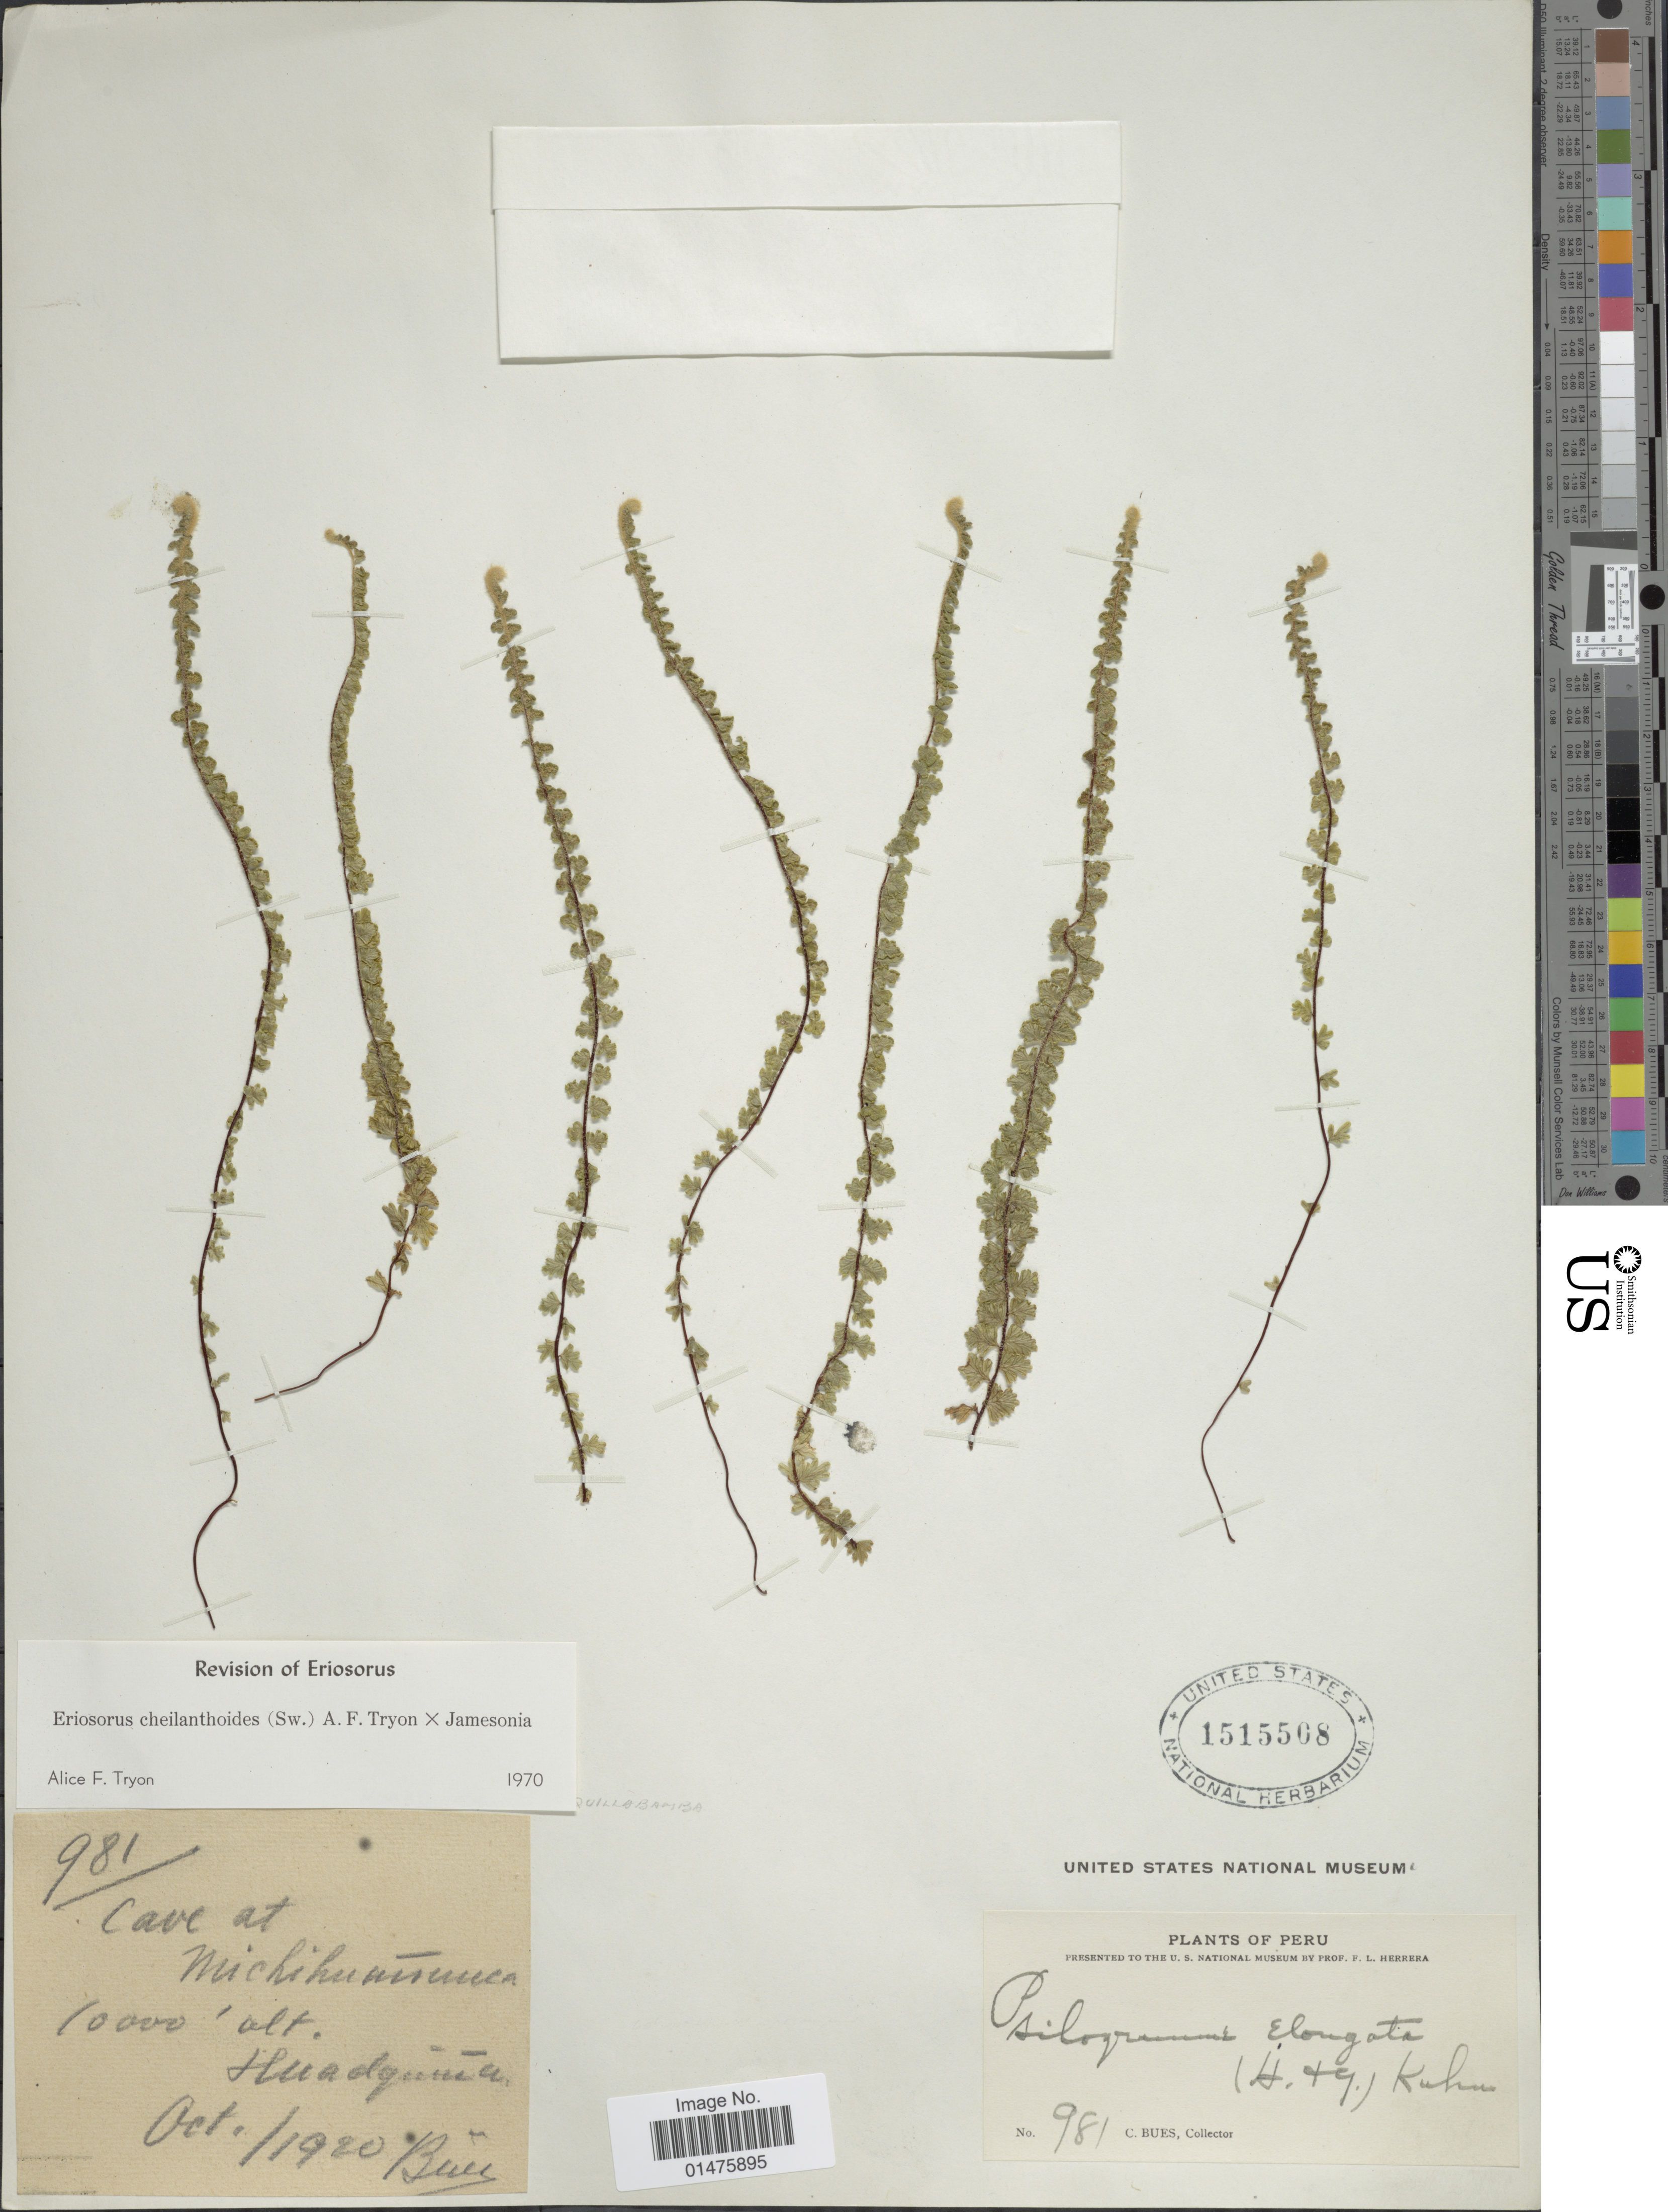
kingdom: Plantae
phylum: Tracheophyta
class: Polypodiopsida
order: Polypodiales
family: Pteridaceae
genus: Jamesonia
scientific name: Jamesonia cheilanthoides x J. jamesonia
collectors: C. Bues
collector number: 981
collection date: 1920-10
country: Peru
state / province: Cusco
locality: Cave at Michihuanunca, Huadquiña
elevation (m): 3048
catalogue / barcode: US 1515508